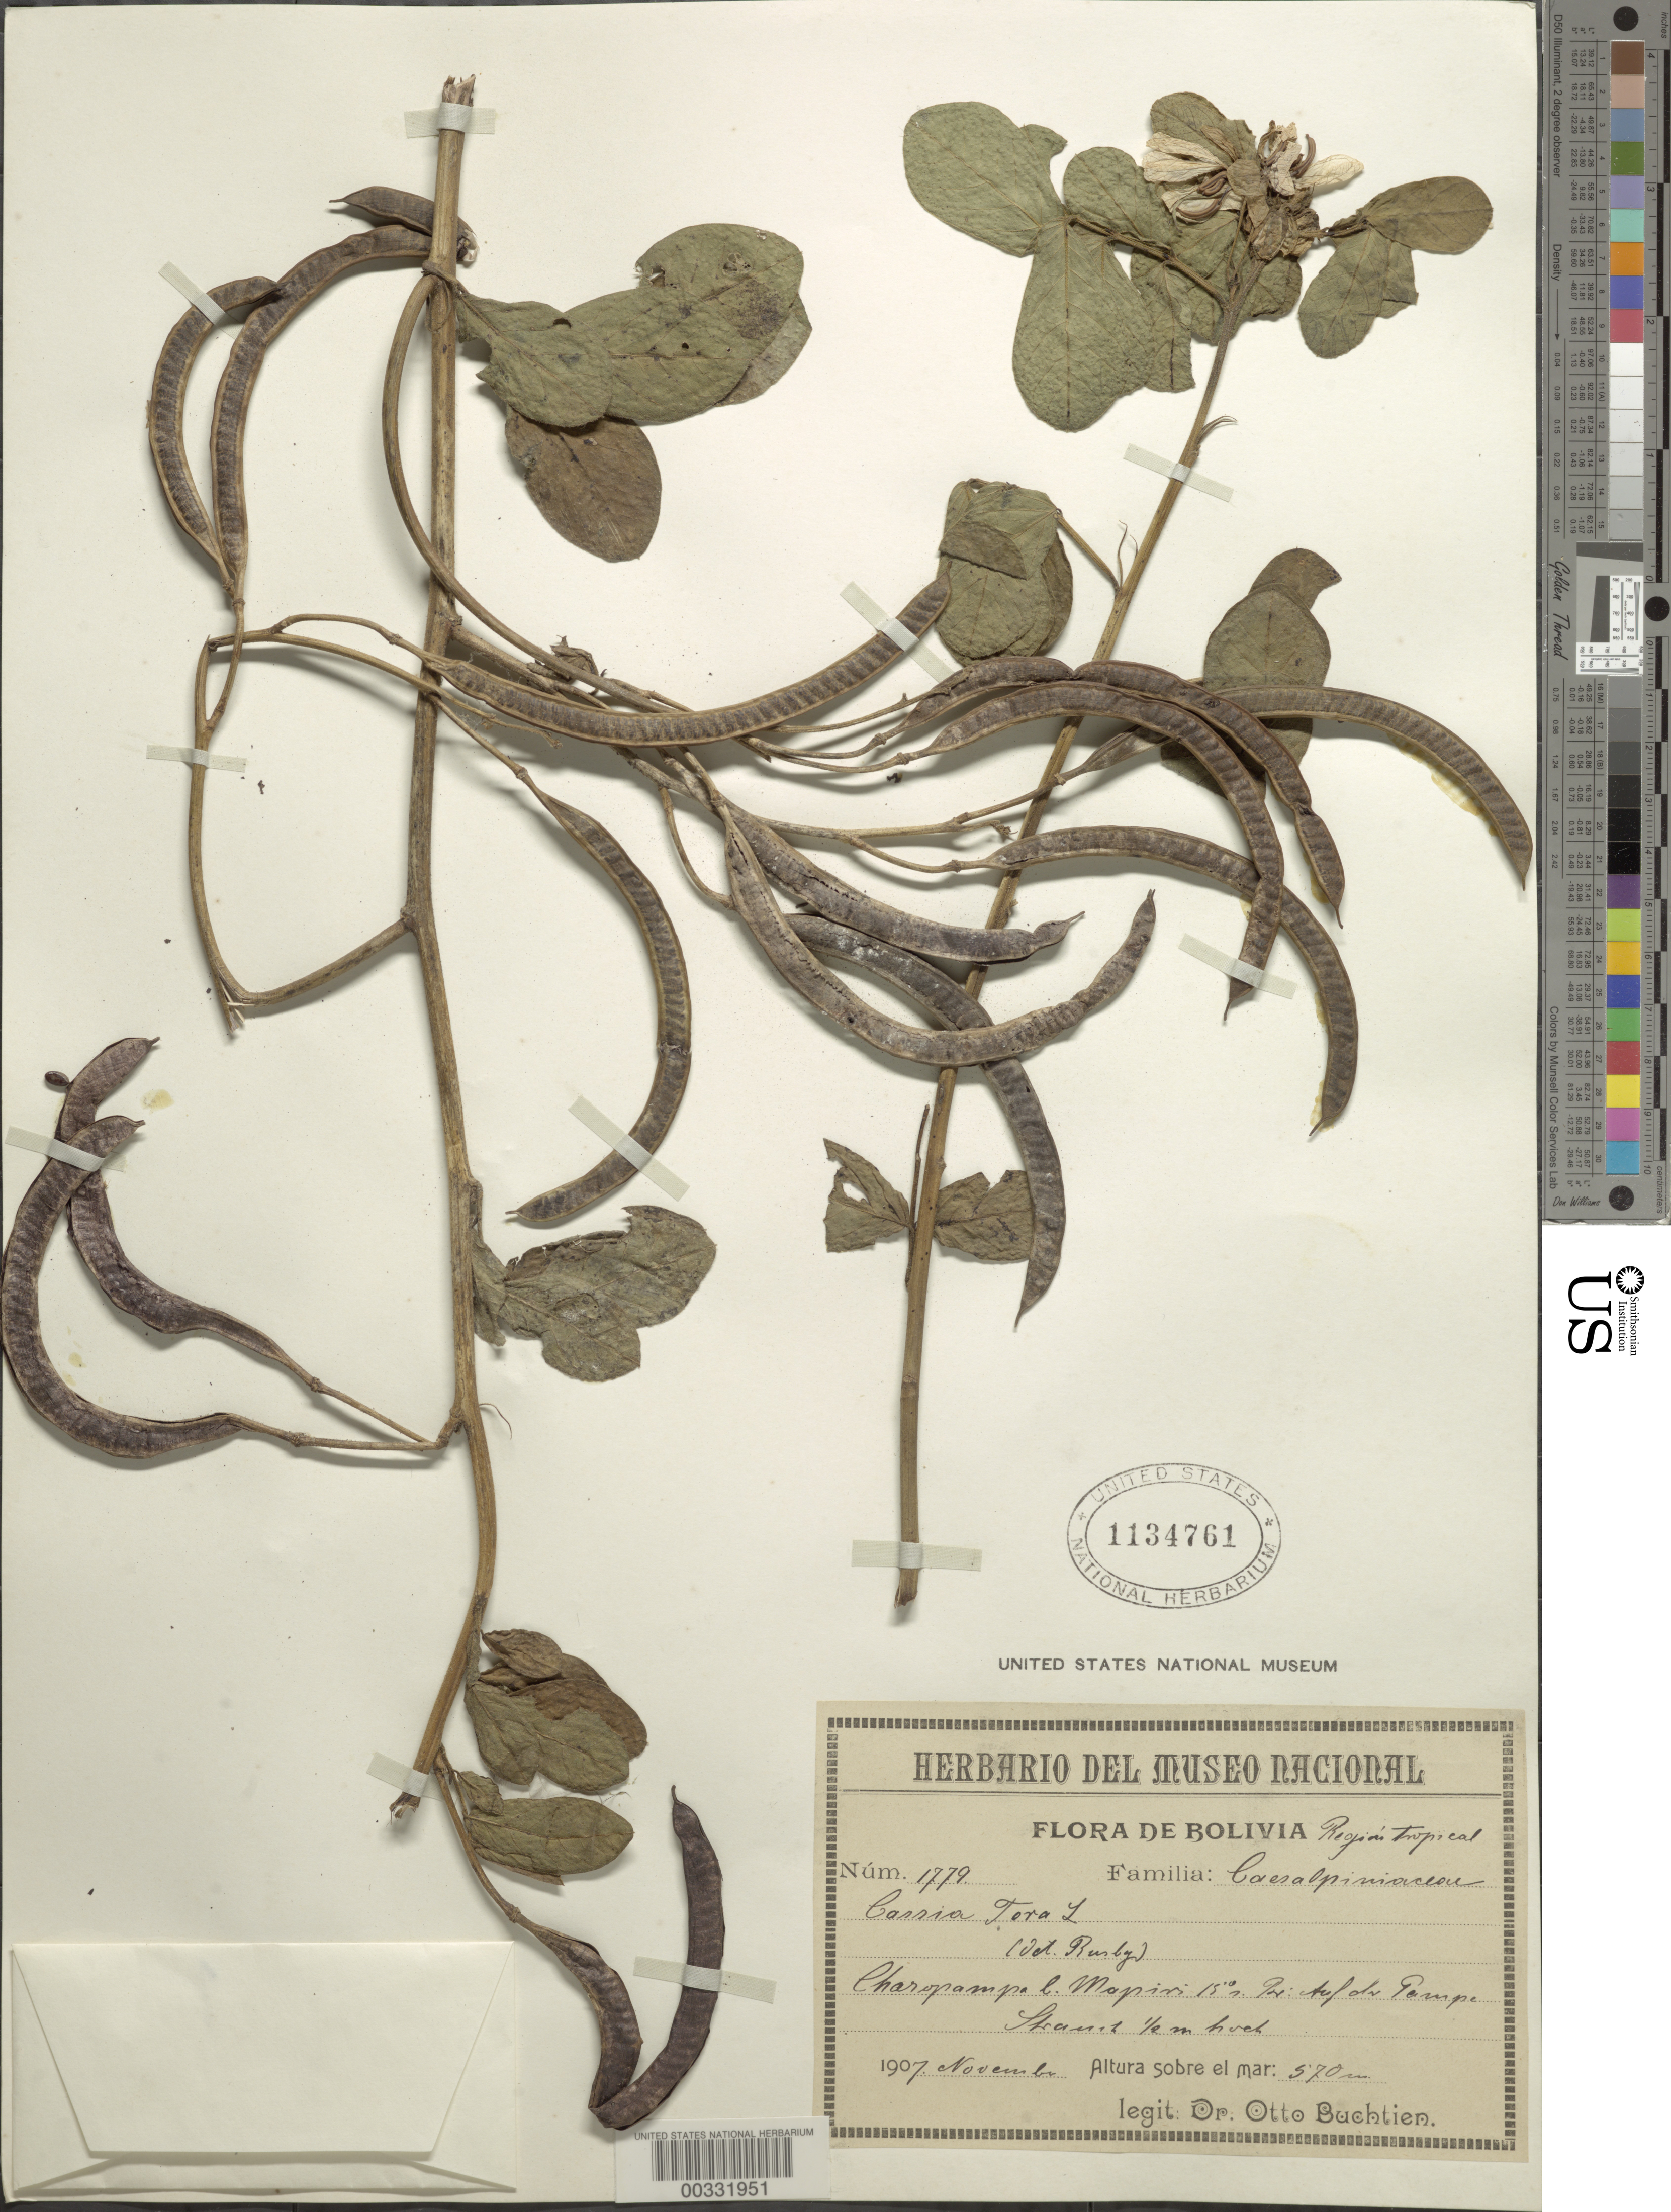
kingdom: Plantae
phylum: Tracheophyta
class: Magnoliopsida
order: Fabales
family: Fabaceae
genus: Senna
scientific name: Senna cobanensis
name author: (Britton) H.S. Irwin & Barneby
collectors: O. Buchtien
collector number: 1779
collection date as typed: Nov 1907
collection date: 1907-11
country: Bolivia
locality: Charopampa l. mopiri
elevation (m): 570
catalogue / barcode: US 1134761